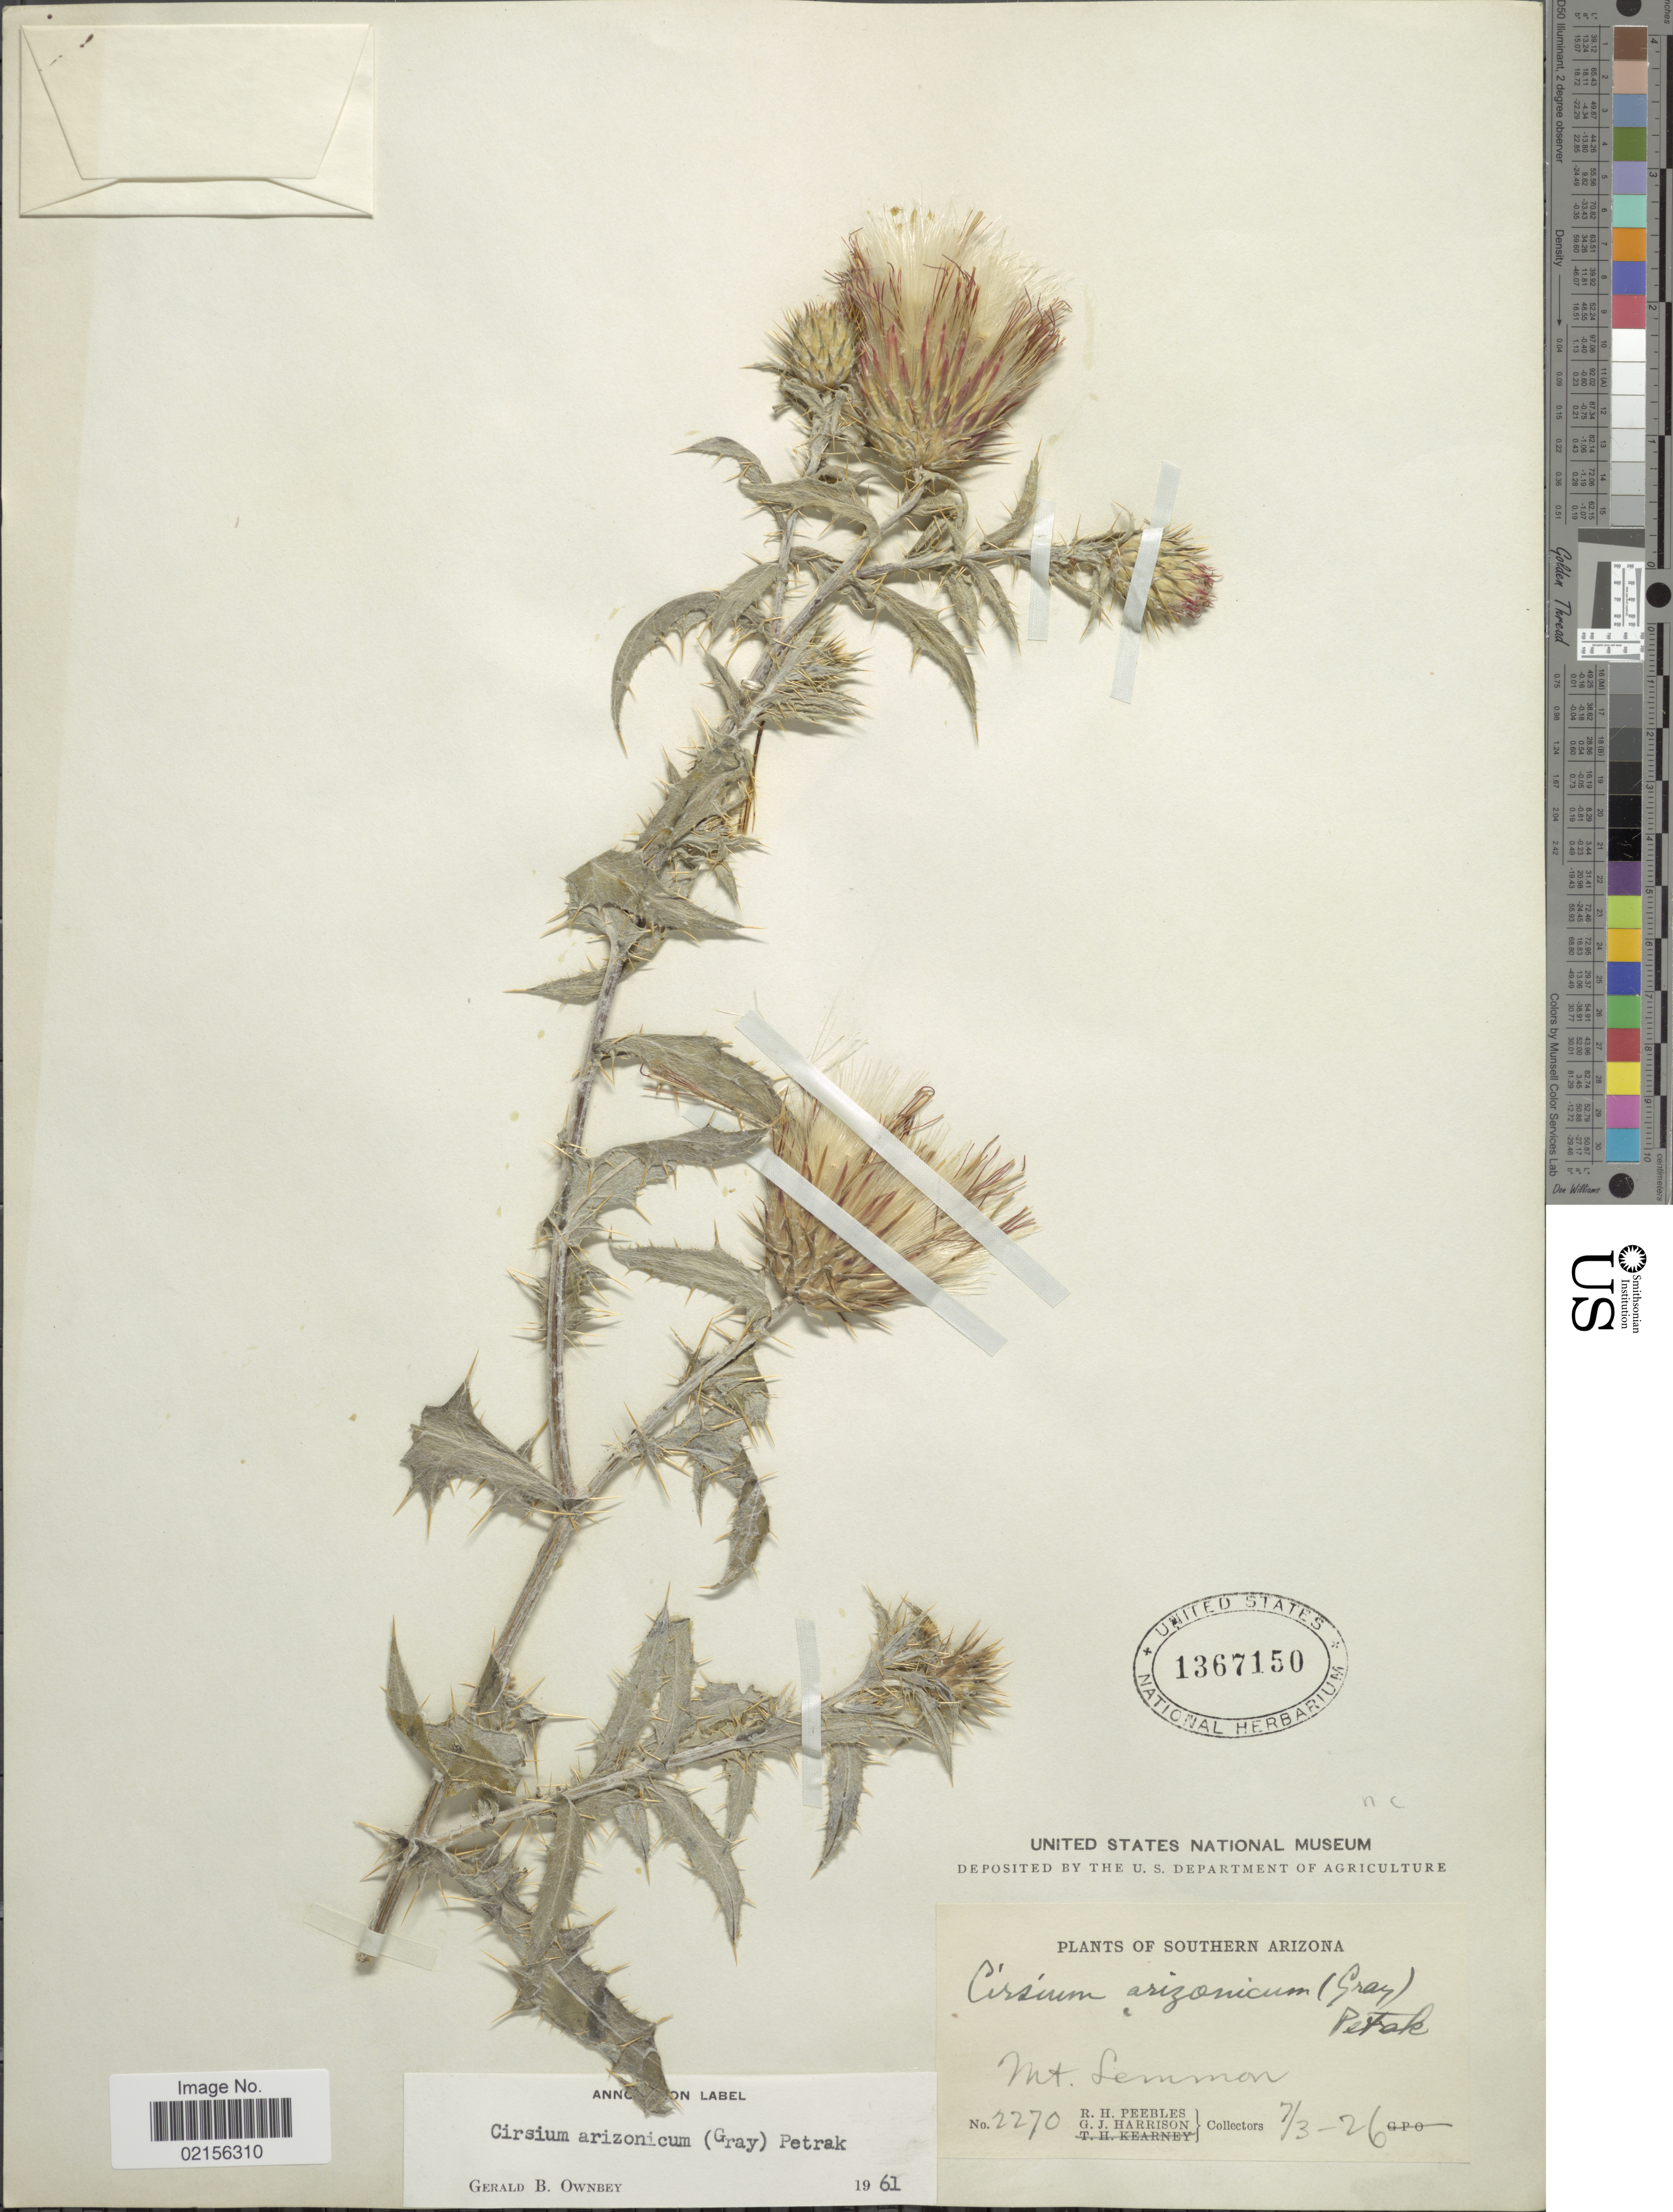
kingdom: Plantae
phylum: Tracheophyta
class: Magnoliopsida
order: Asterales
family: Asteraceae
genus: Cirsium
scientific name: Cirsium arizonicum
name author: (A. Gray) Petr.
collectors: R. H. Peebles & G. J. Harrison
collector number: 2270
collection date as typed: Transcribed d/m/y: 7/3/26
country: United States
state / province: Arizona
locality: Southern Arizona, Mt Lemmon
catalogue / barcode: US 1367150